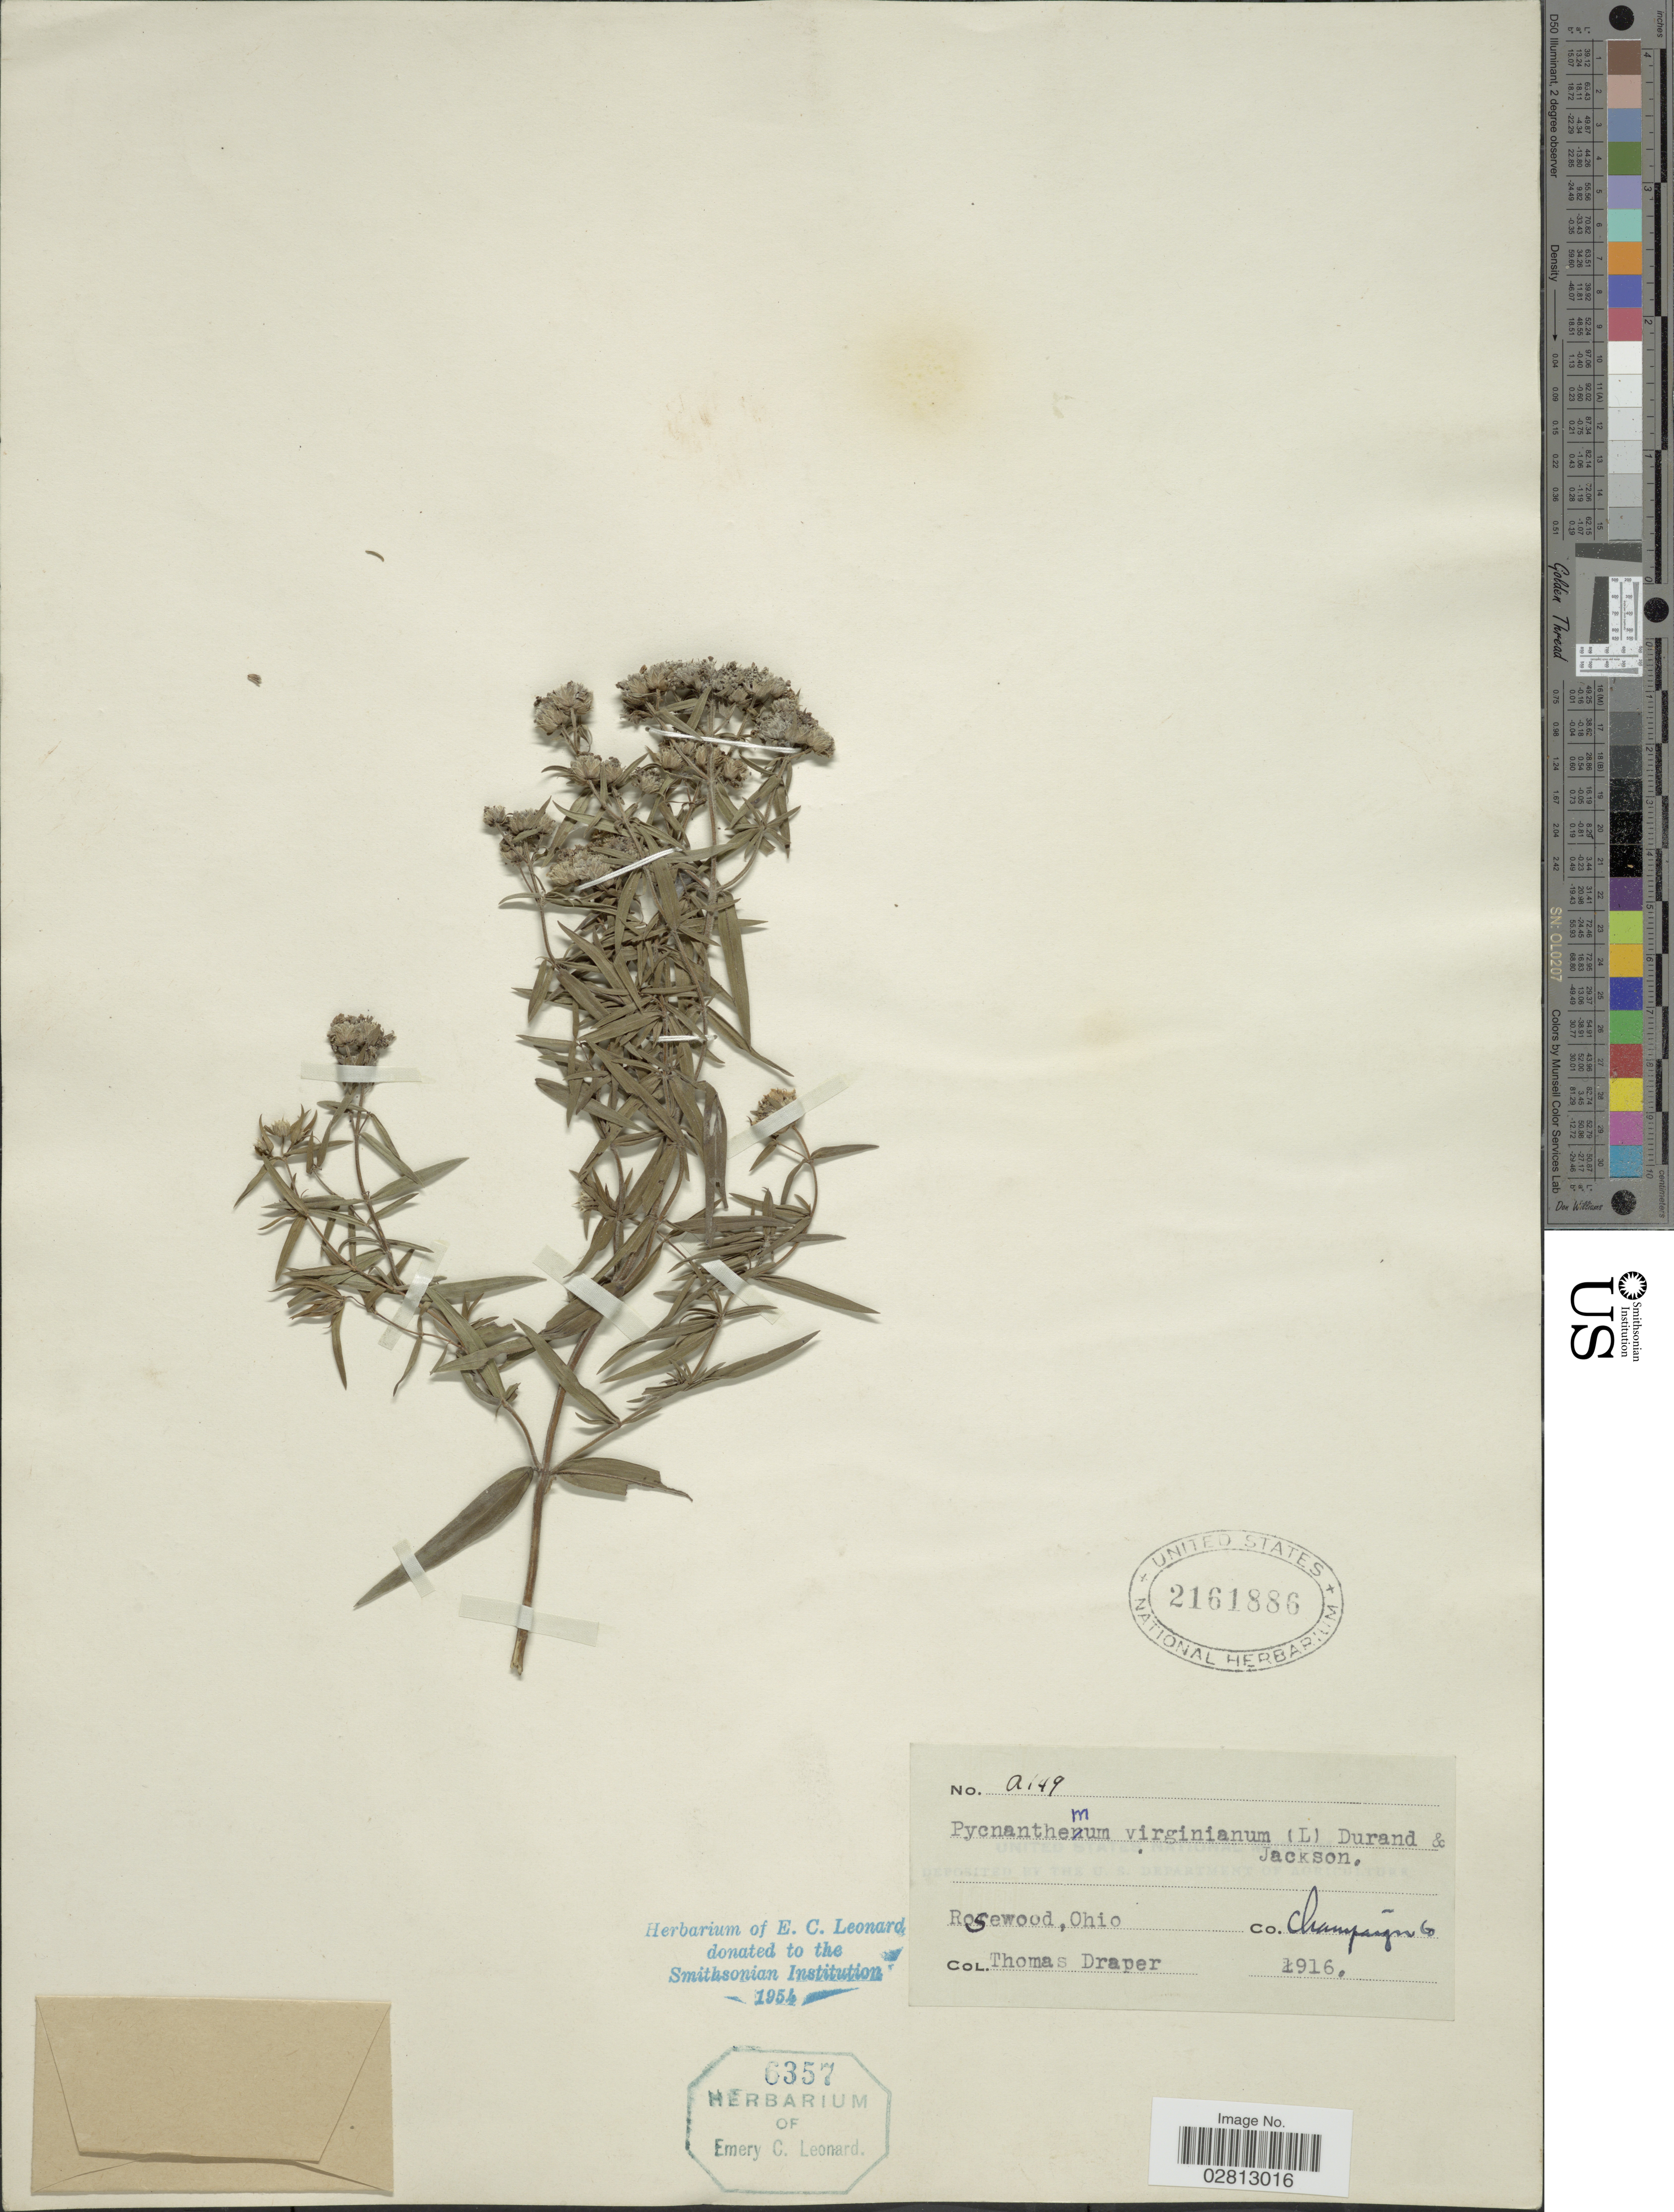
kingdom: Plantae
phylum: Tracheophyta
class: Magnoliopsida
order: Lamiales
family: Lamiaceae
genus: Pycnanthemum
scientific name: Pycnanthemum virginianum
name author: (L.) Durand & B.D. Jacks. ex B.L. Rob. & Fernald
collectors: T. Draper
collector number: A149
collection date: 1916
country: United States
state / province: Ohio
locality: Rosewood, Champaign Co.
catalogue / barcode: US 2161886